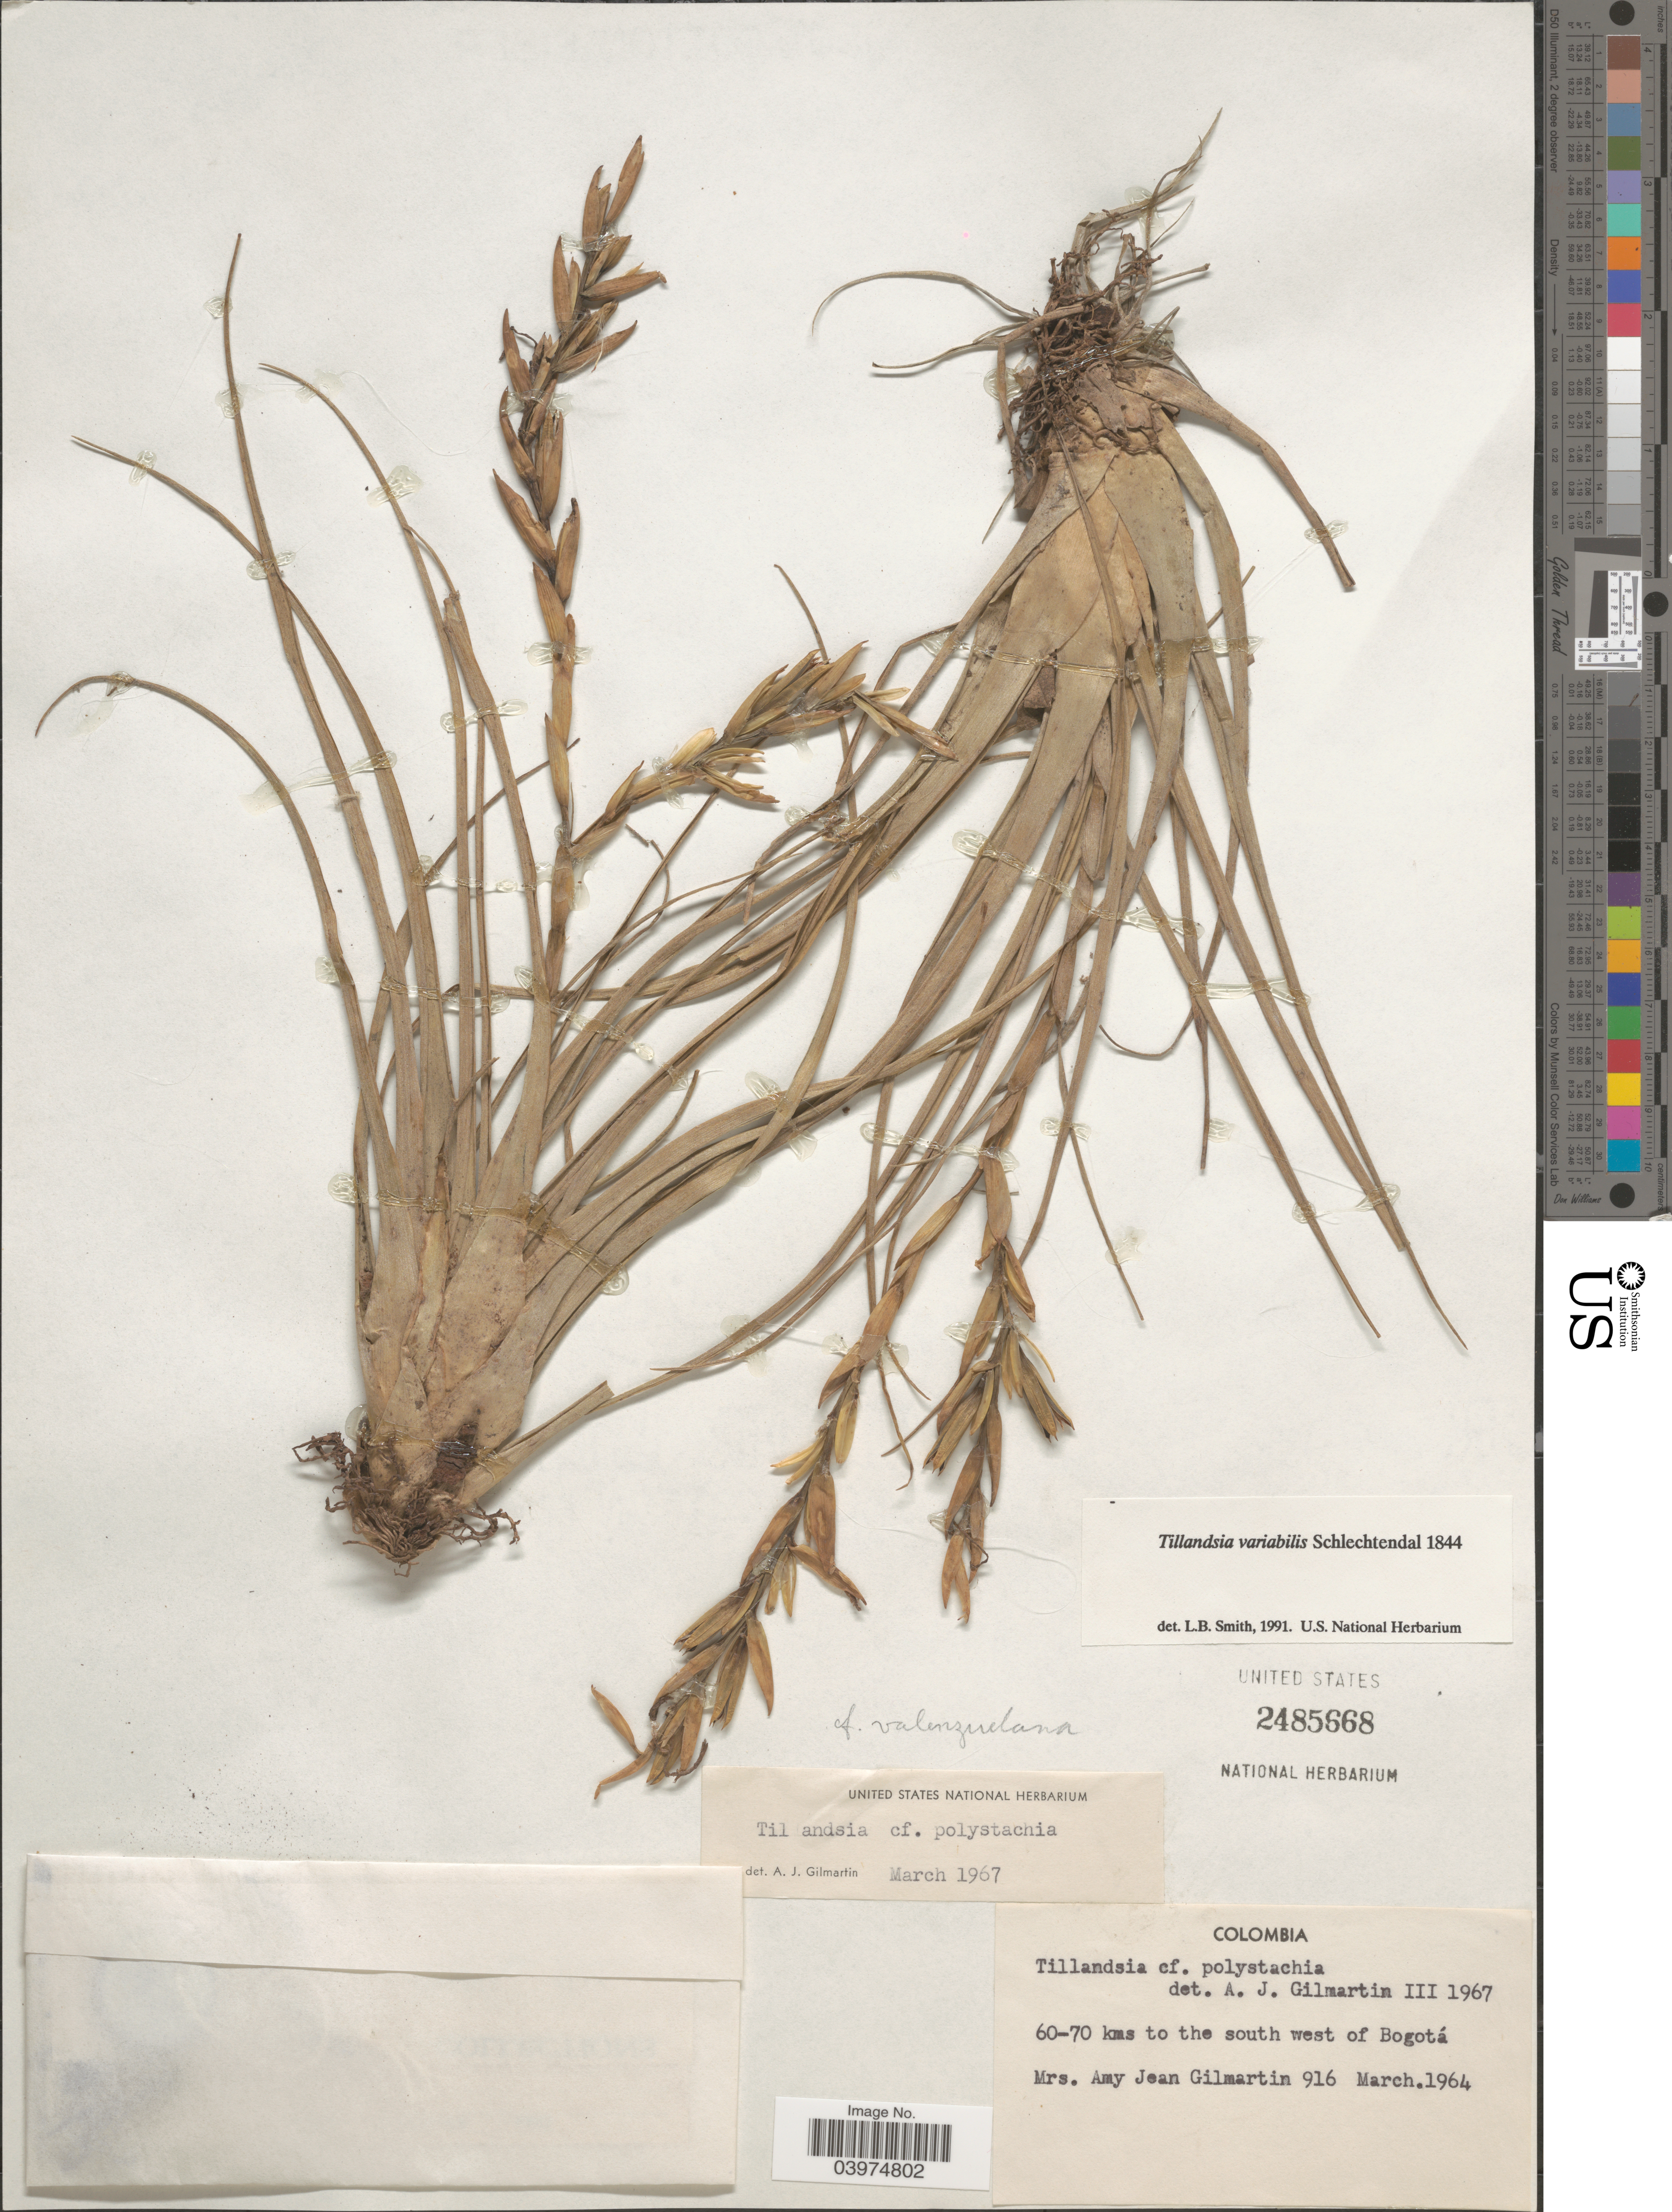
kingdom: Plantae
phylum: Tracheophyta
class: Liliopsida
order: Poales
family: Bromeliaceae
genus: Tillandsia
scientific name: Tillandsia variabilis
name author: Schltdl.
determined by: Smith, Lyman B., (US), NMNH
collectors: A. J. Gilmartin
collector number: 916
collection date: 1964-03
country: Colombia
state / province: Bogota D.C.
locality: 60-70 kms to the south west of Bogotá.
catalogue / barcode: US 2485668